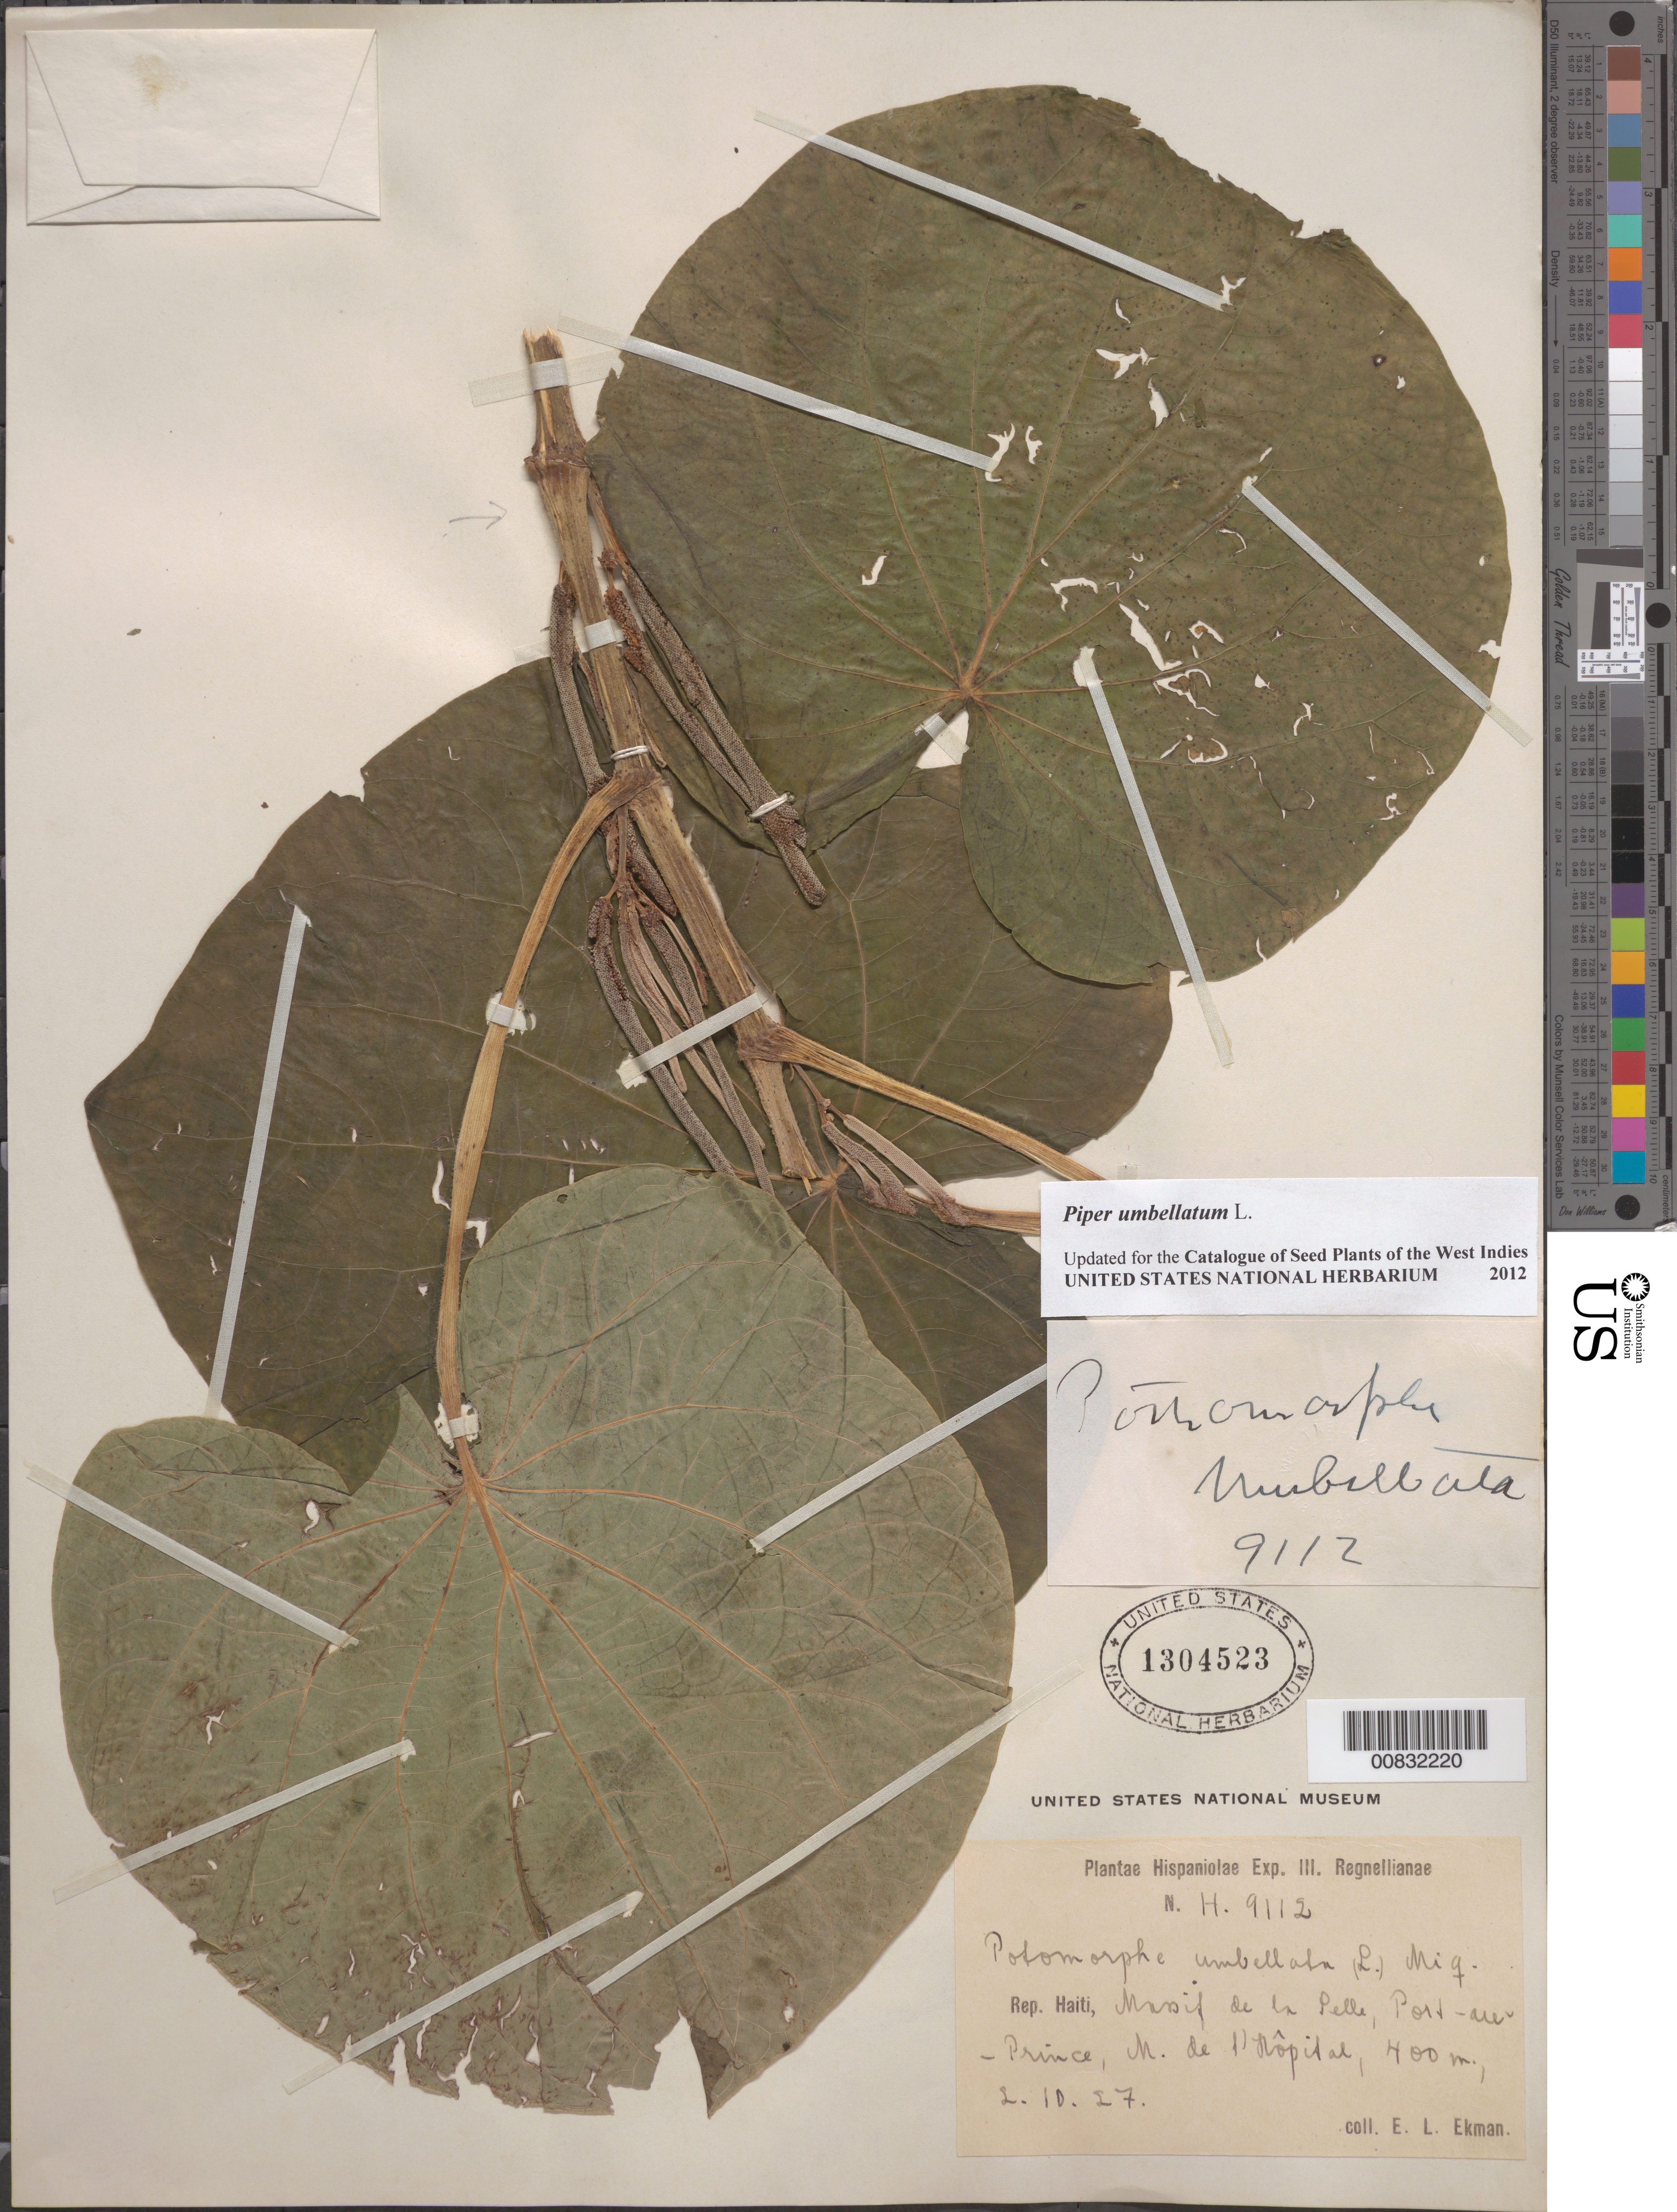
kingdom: Plantae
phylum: Tracheophyta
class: Magnoliopsida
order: Piperales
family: Piperaceae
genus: Piper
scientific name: Piper umbellatum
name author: L.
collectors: E. L. Ekman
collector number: H 9112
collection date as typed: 02 Oct 1927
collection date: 1927-10-02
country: Haiti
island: Hispaniola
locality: Massif de la Selle, Port-au-Prince, M. de L'Hôpital.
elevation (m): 400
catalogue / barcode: US 1304523